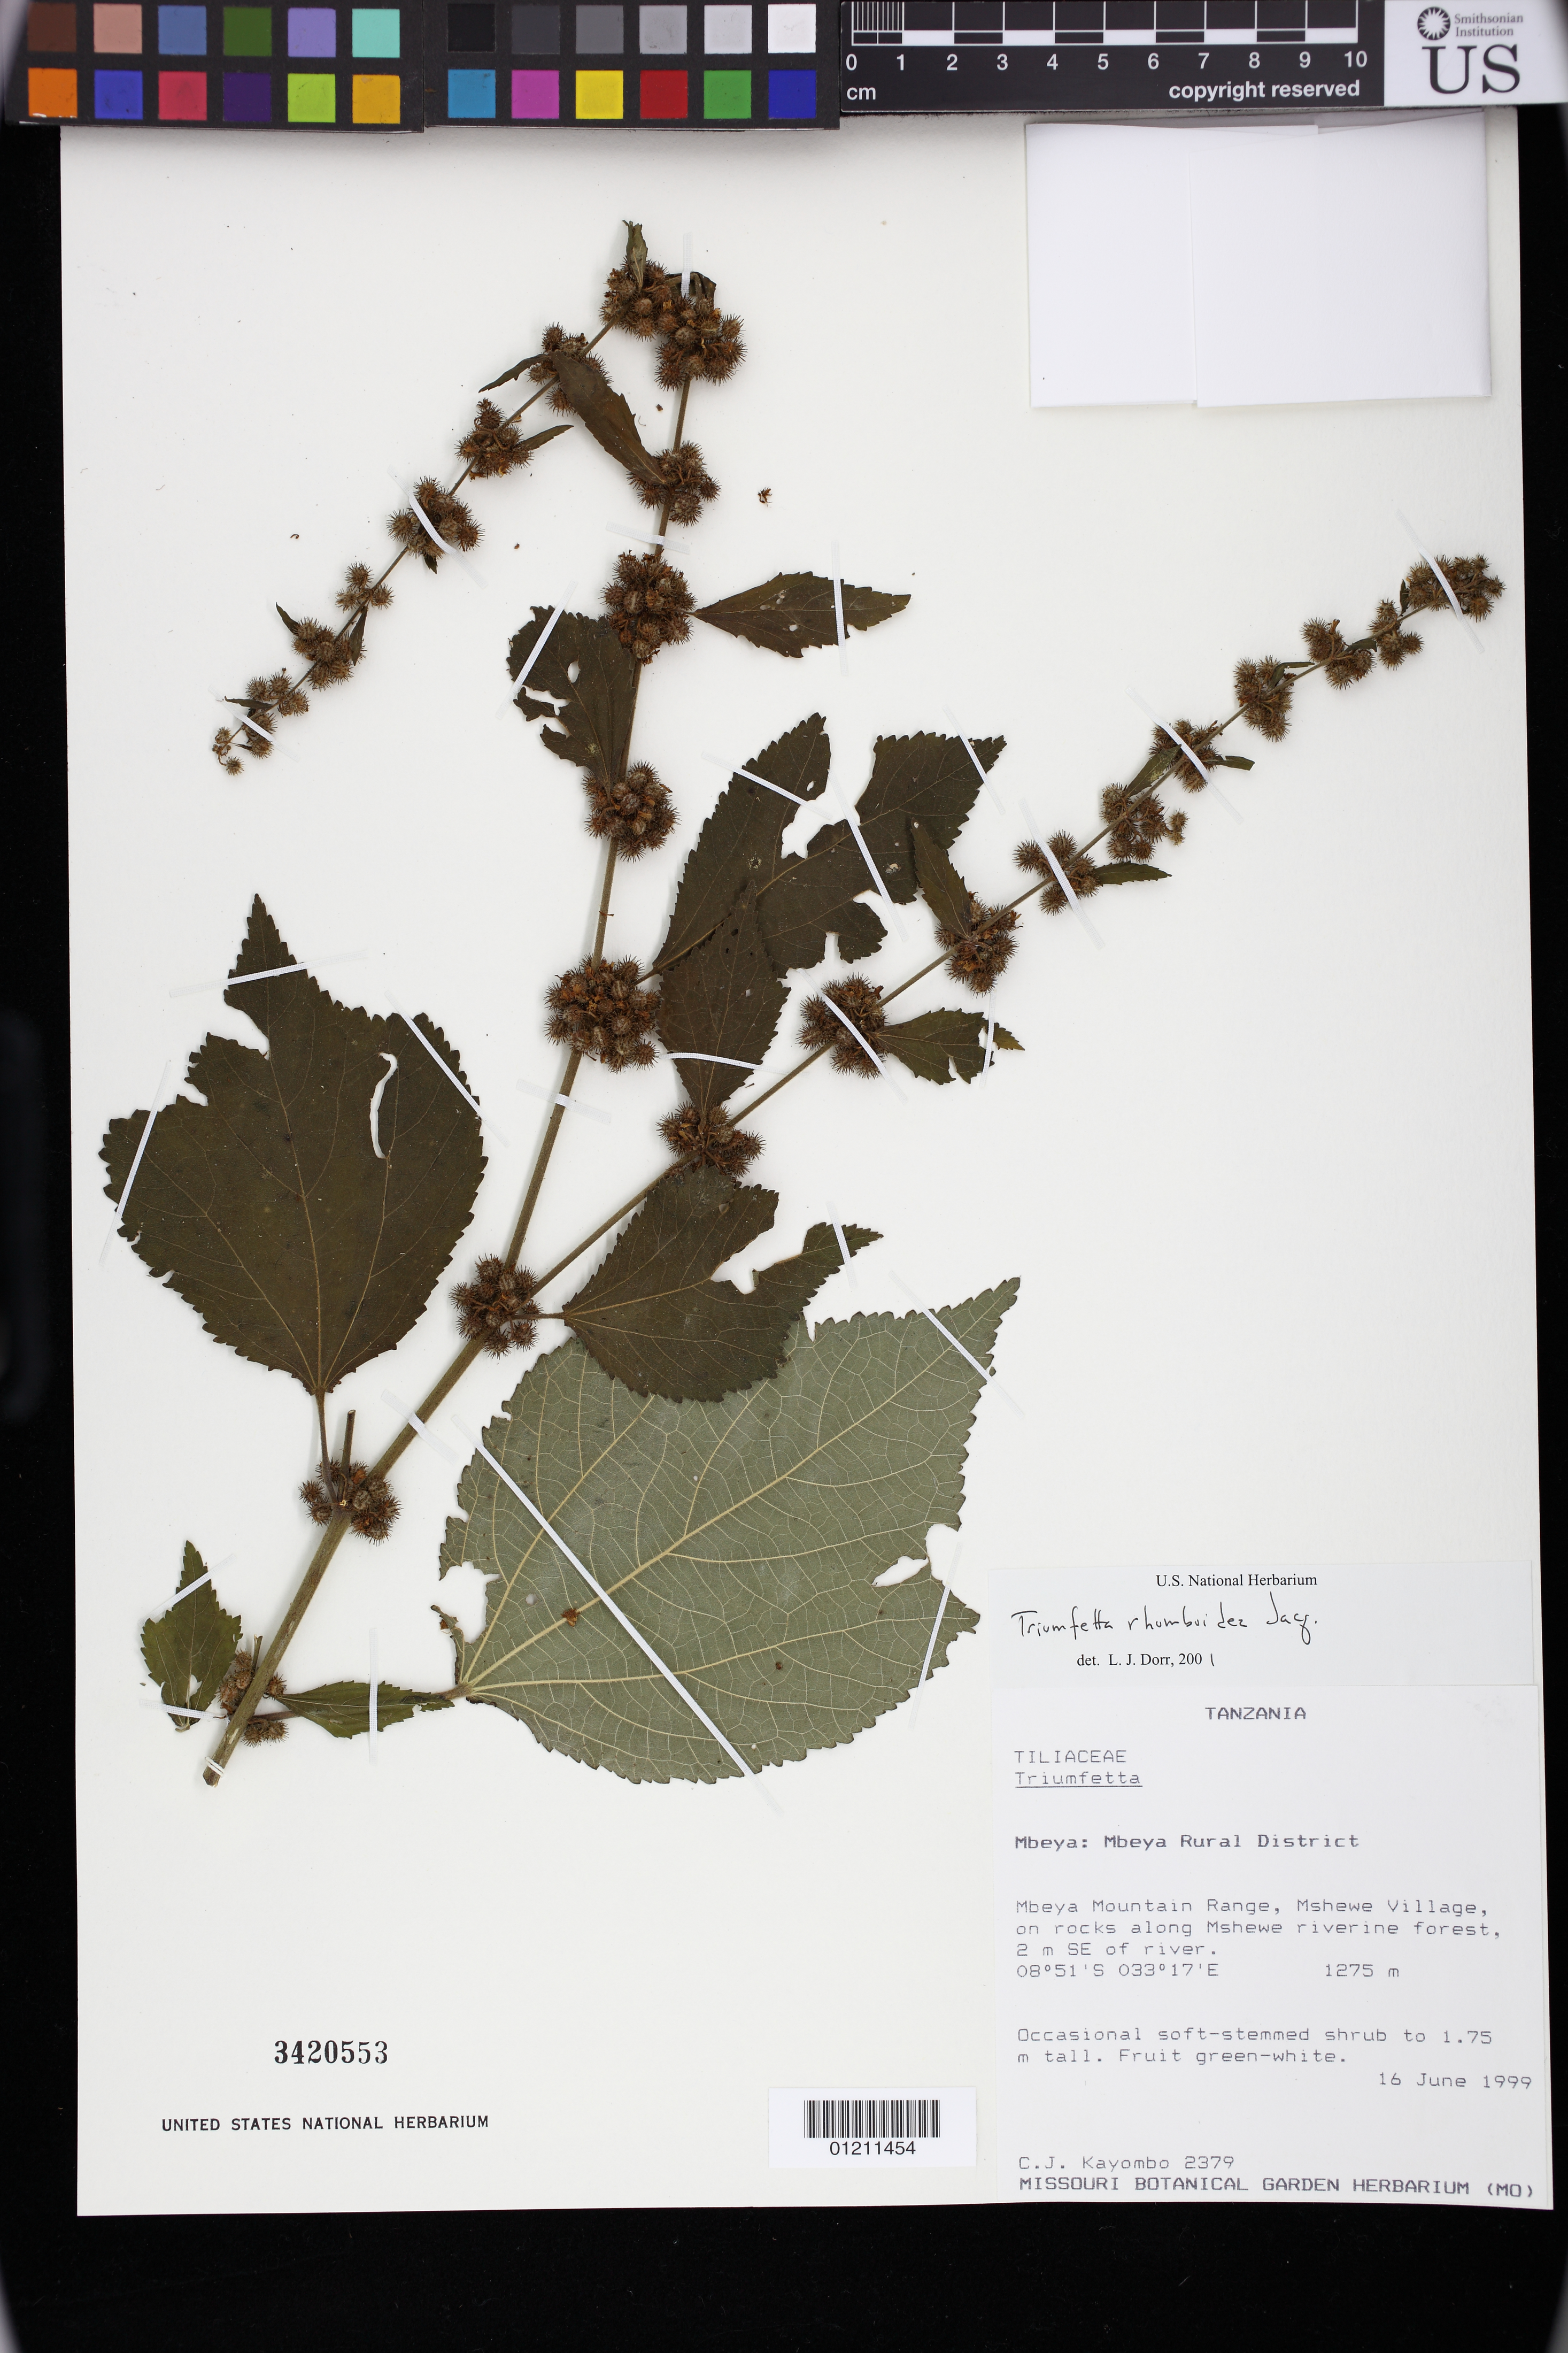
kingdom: Plantae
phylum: Tracheophyta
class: Magnoliopsida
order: Malvales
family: Malvaceae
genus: Triumfetta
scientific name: Triumfetta rhomboidea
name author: Jacq.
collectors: C. J. Kayombo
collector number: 2379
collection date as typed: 16 Jun 1999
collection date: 1999-06-16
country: Tanzania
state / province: Mbeya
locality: Mbeya: Mbeya Rural District. Mbeya Mountain Ranbe, Mshewe Village, on rocks along Mshewe rverine forest, 2 m SE or river.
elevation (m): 1275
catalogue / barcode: US 3420553